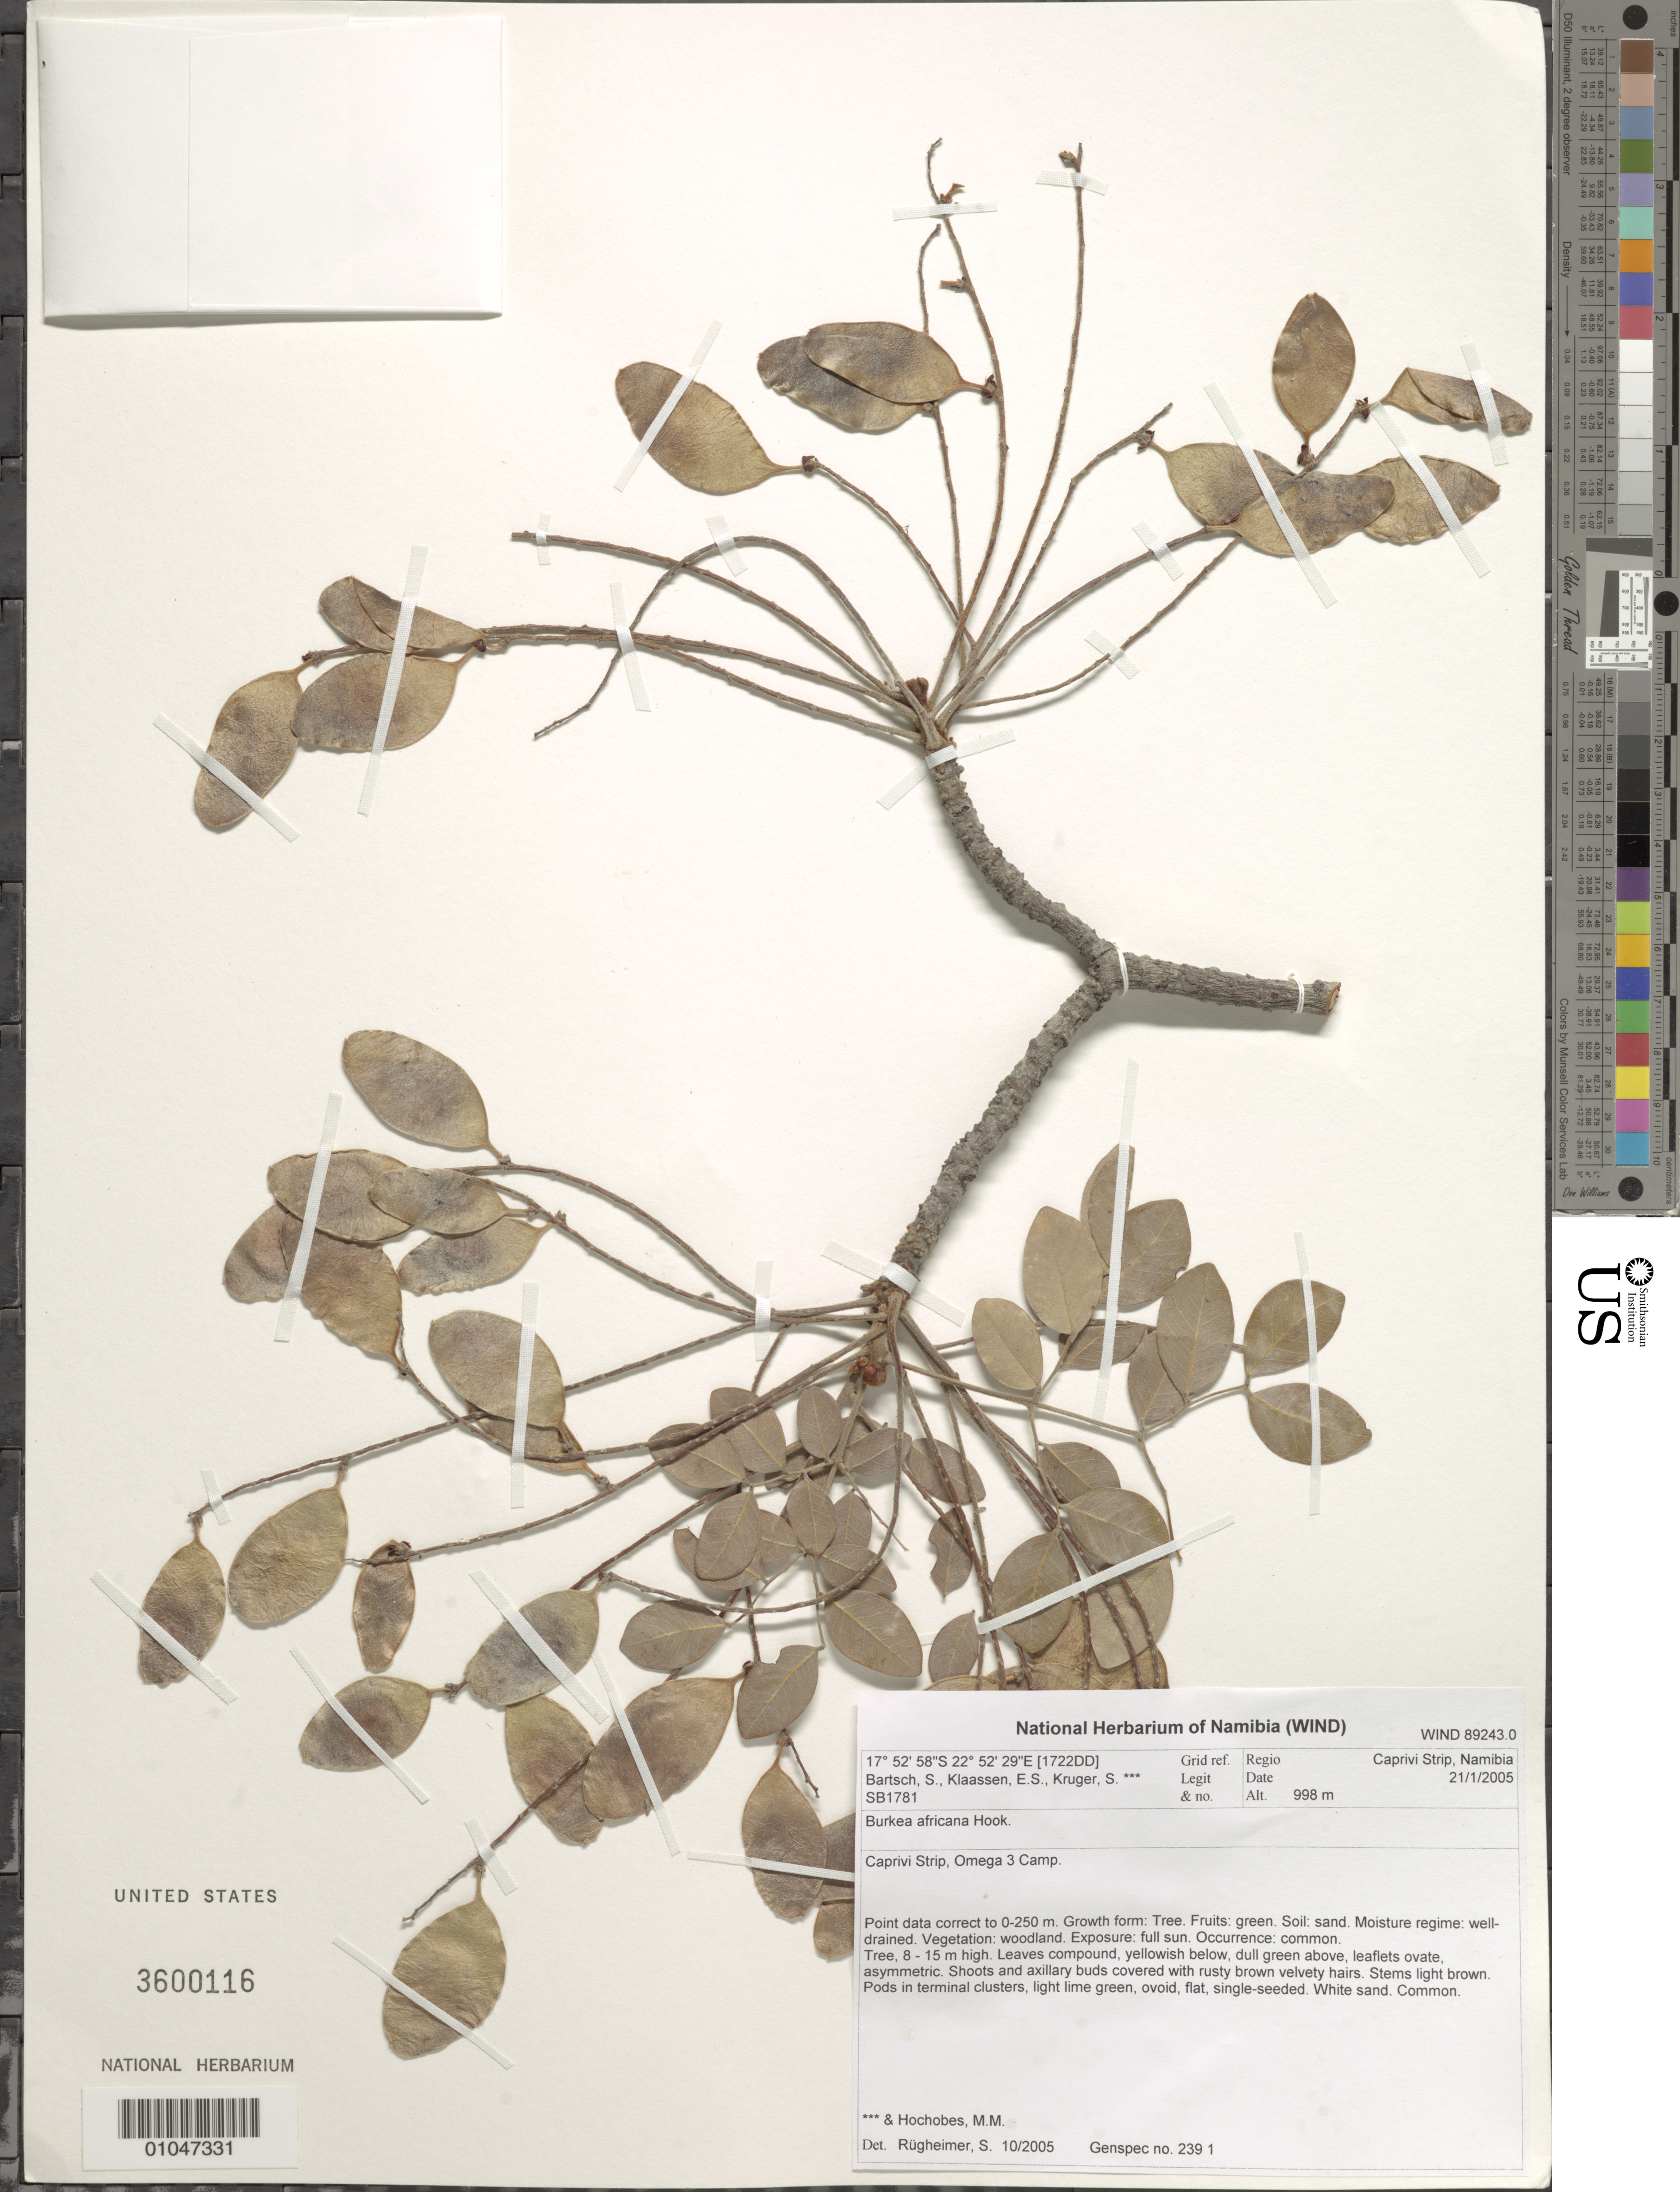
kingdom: Plantae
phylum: Tracheophyta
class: Magnoliopsida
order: Fabales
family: Fabaceae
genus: Burkea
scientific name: Burkea africana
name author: Hook.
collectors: S. Bartsch, E. S. Klaassen, S. Kruger & M. Hochobes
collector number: SB1781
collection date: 2005-01-21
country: Namibia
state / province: Caprivi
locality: Omega 3 Camp, Caprivi Strip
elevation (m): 998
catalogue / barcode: US 3600116